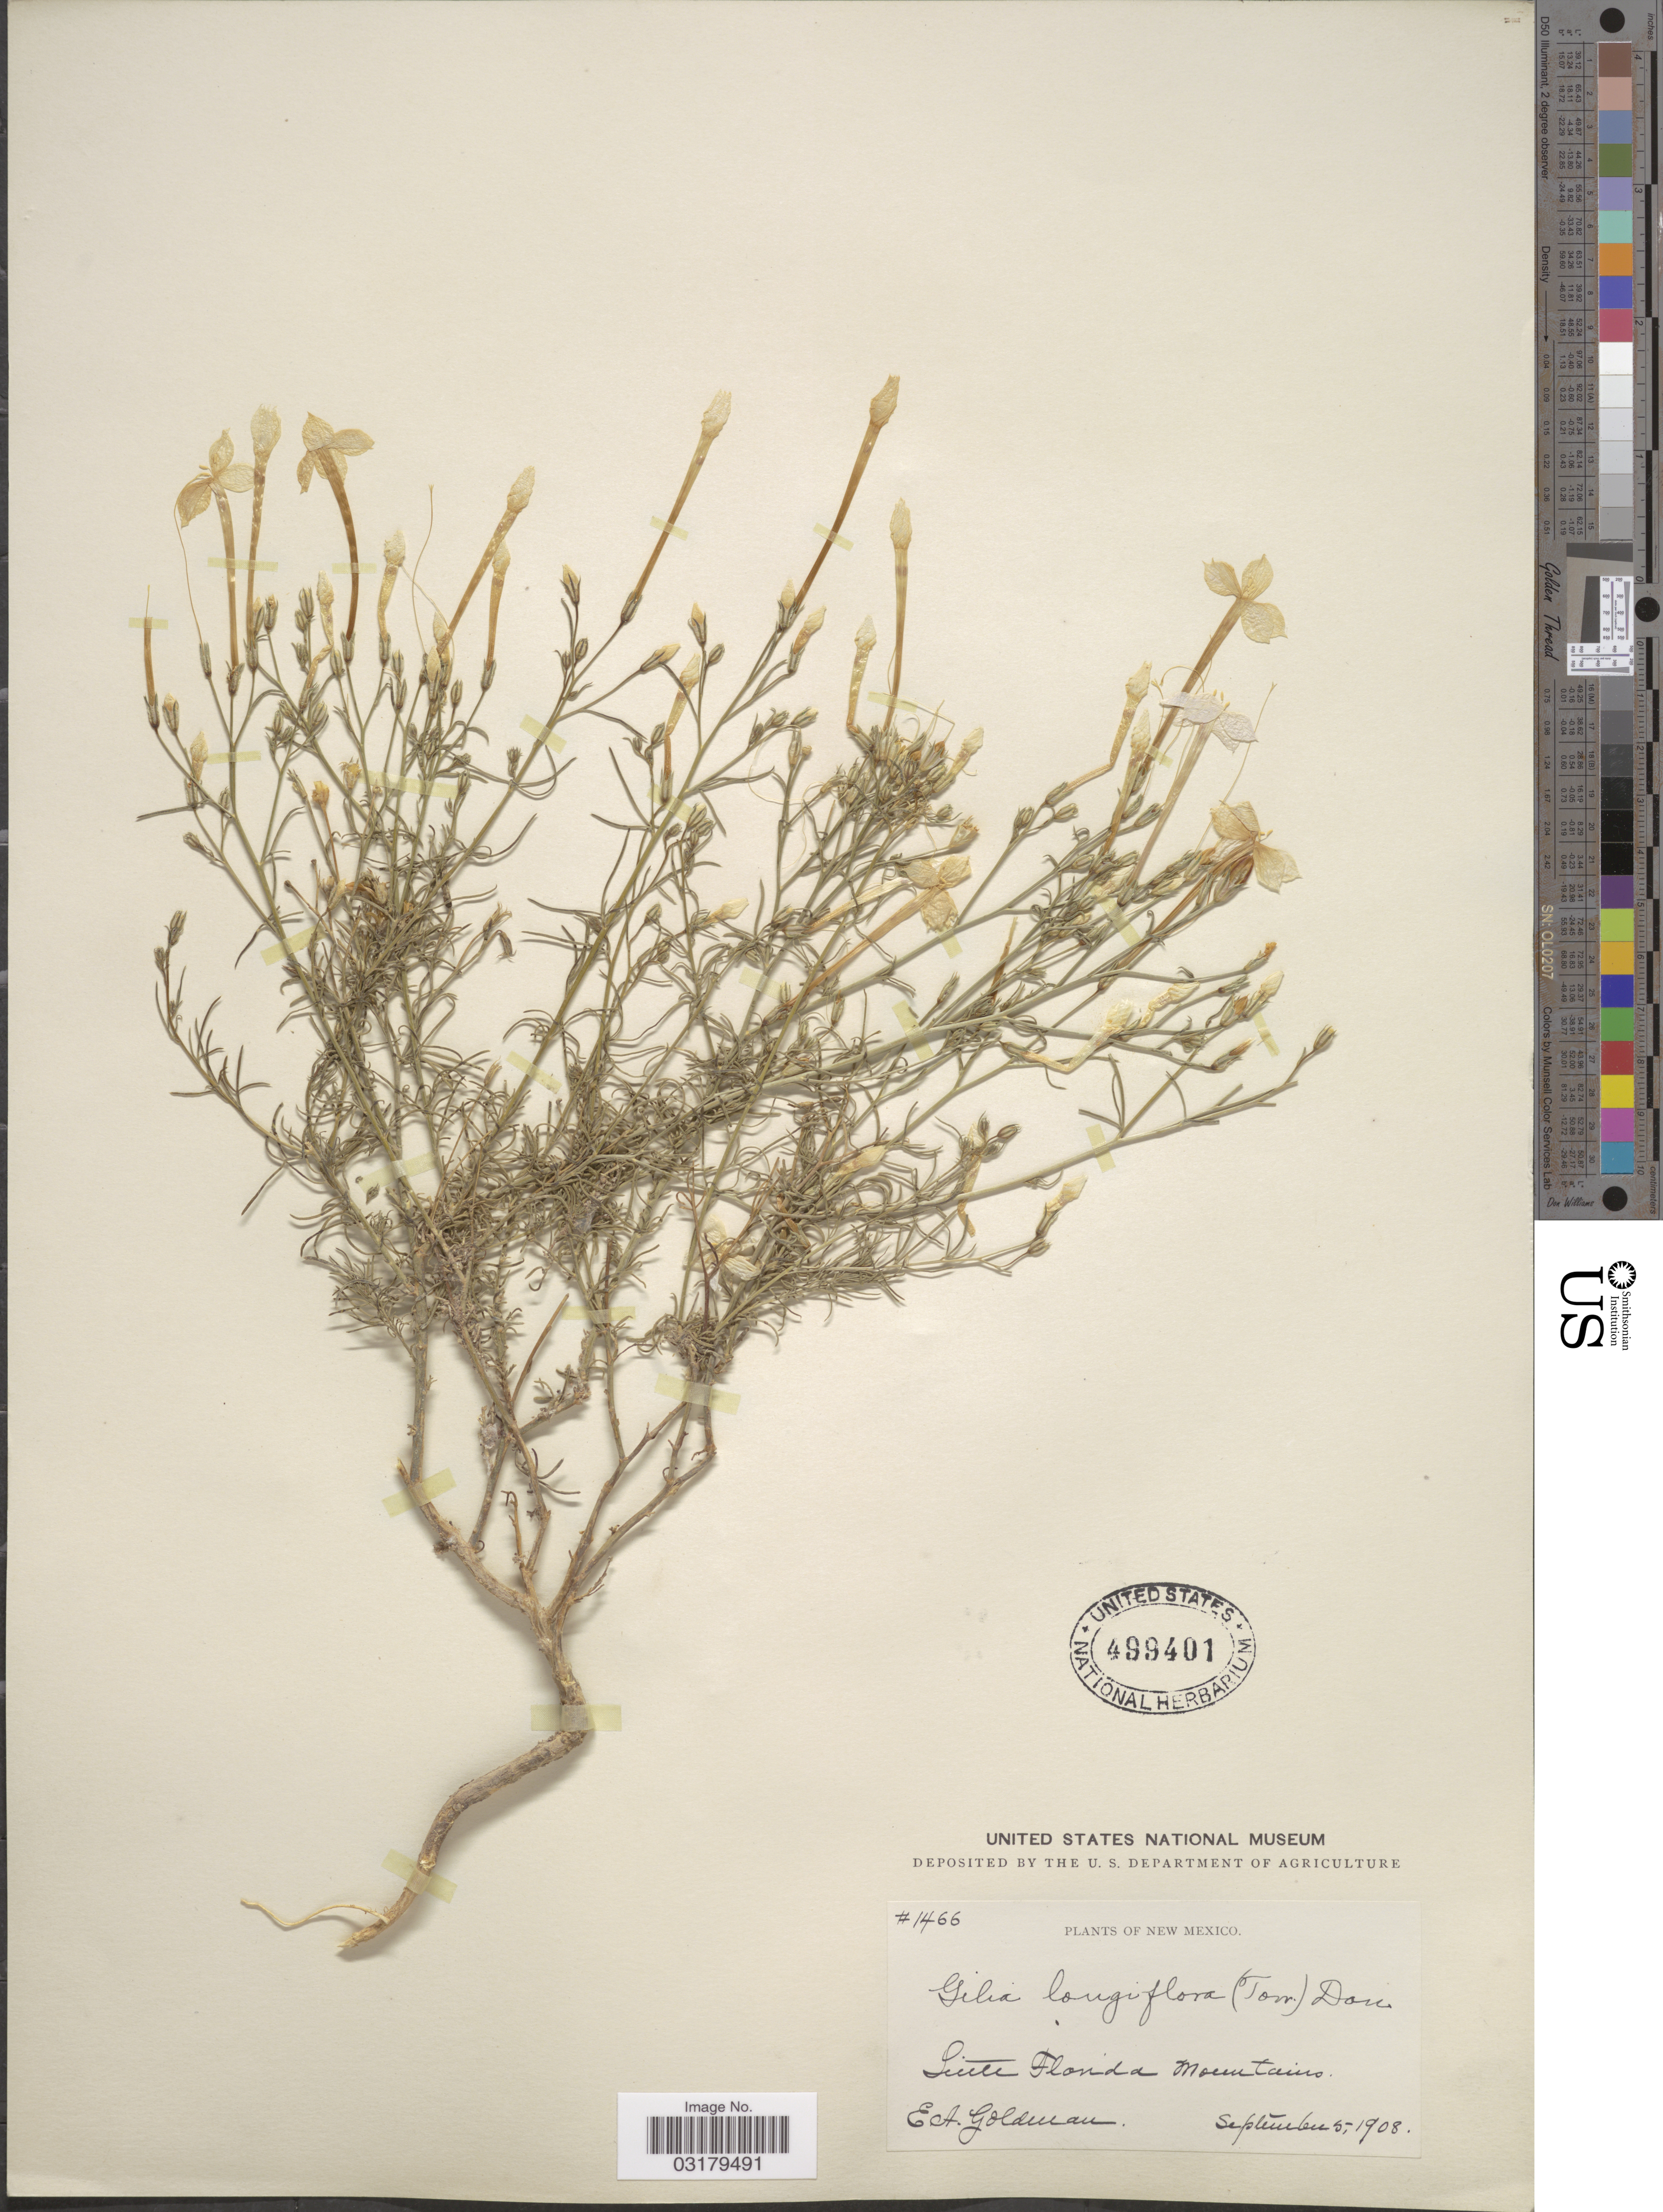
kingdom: Plantae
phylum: Tracheophyta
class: Magnoliopsida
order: Ericales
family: Polemoniaceae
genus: Ipomopsis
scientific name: Ipomopsis longiflora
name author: (Torr.) V.E. Grant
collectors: E. A. Goldman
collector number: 1466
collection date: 1908-09-05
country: United States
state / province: New Mexico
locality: Little Florida Mountains.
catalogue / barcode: US 499401